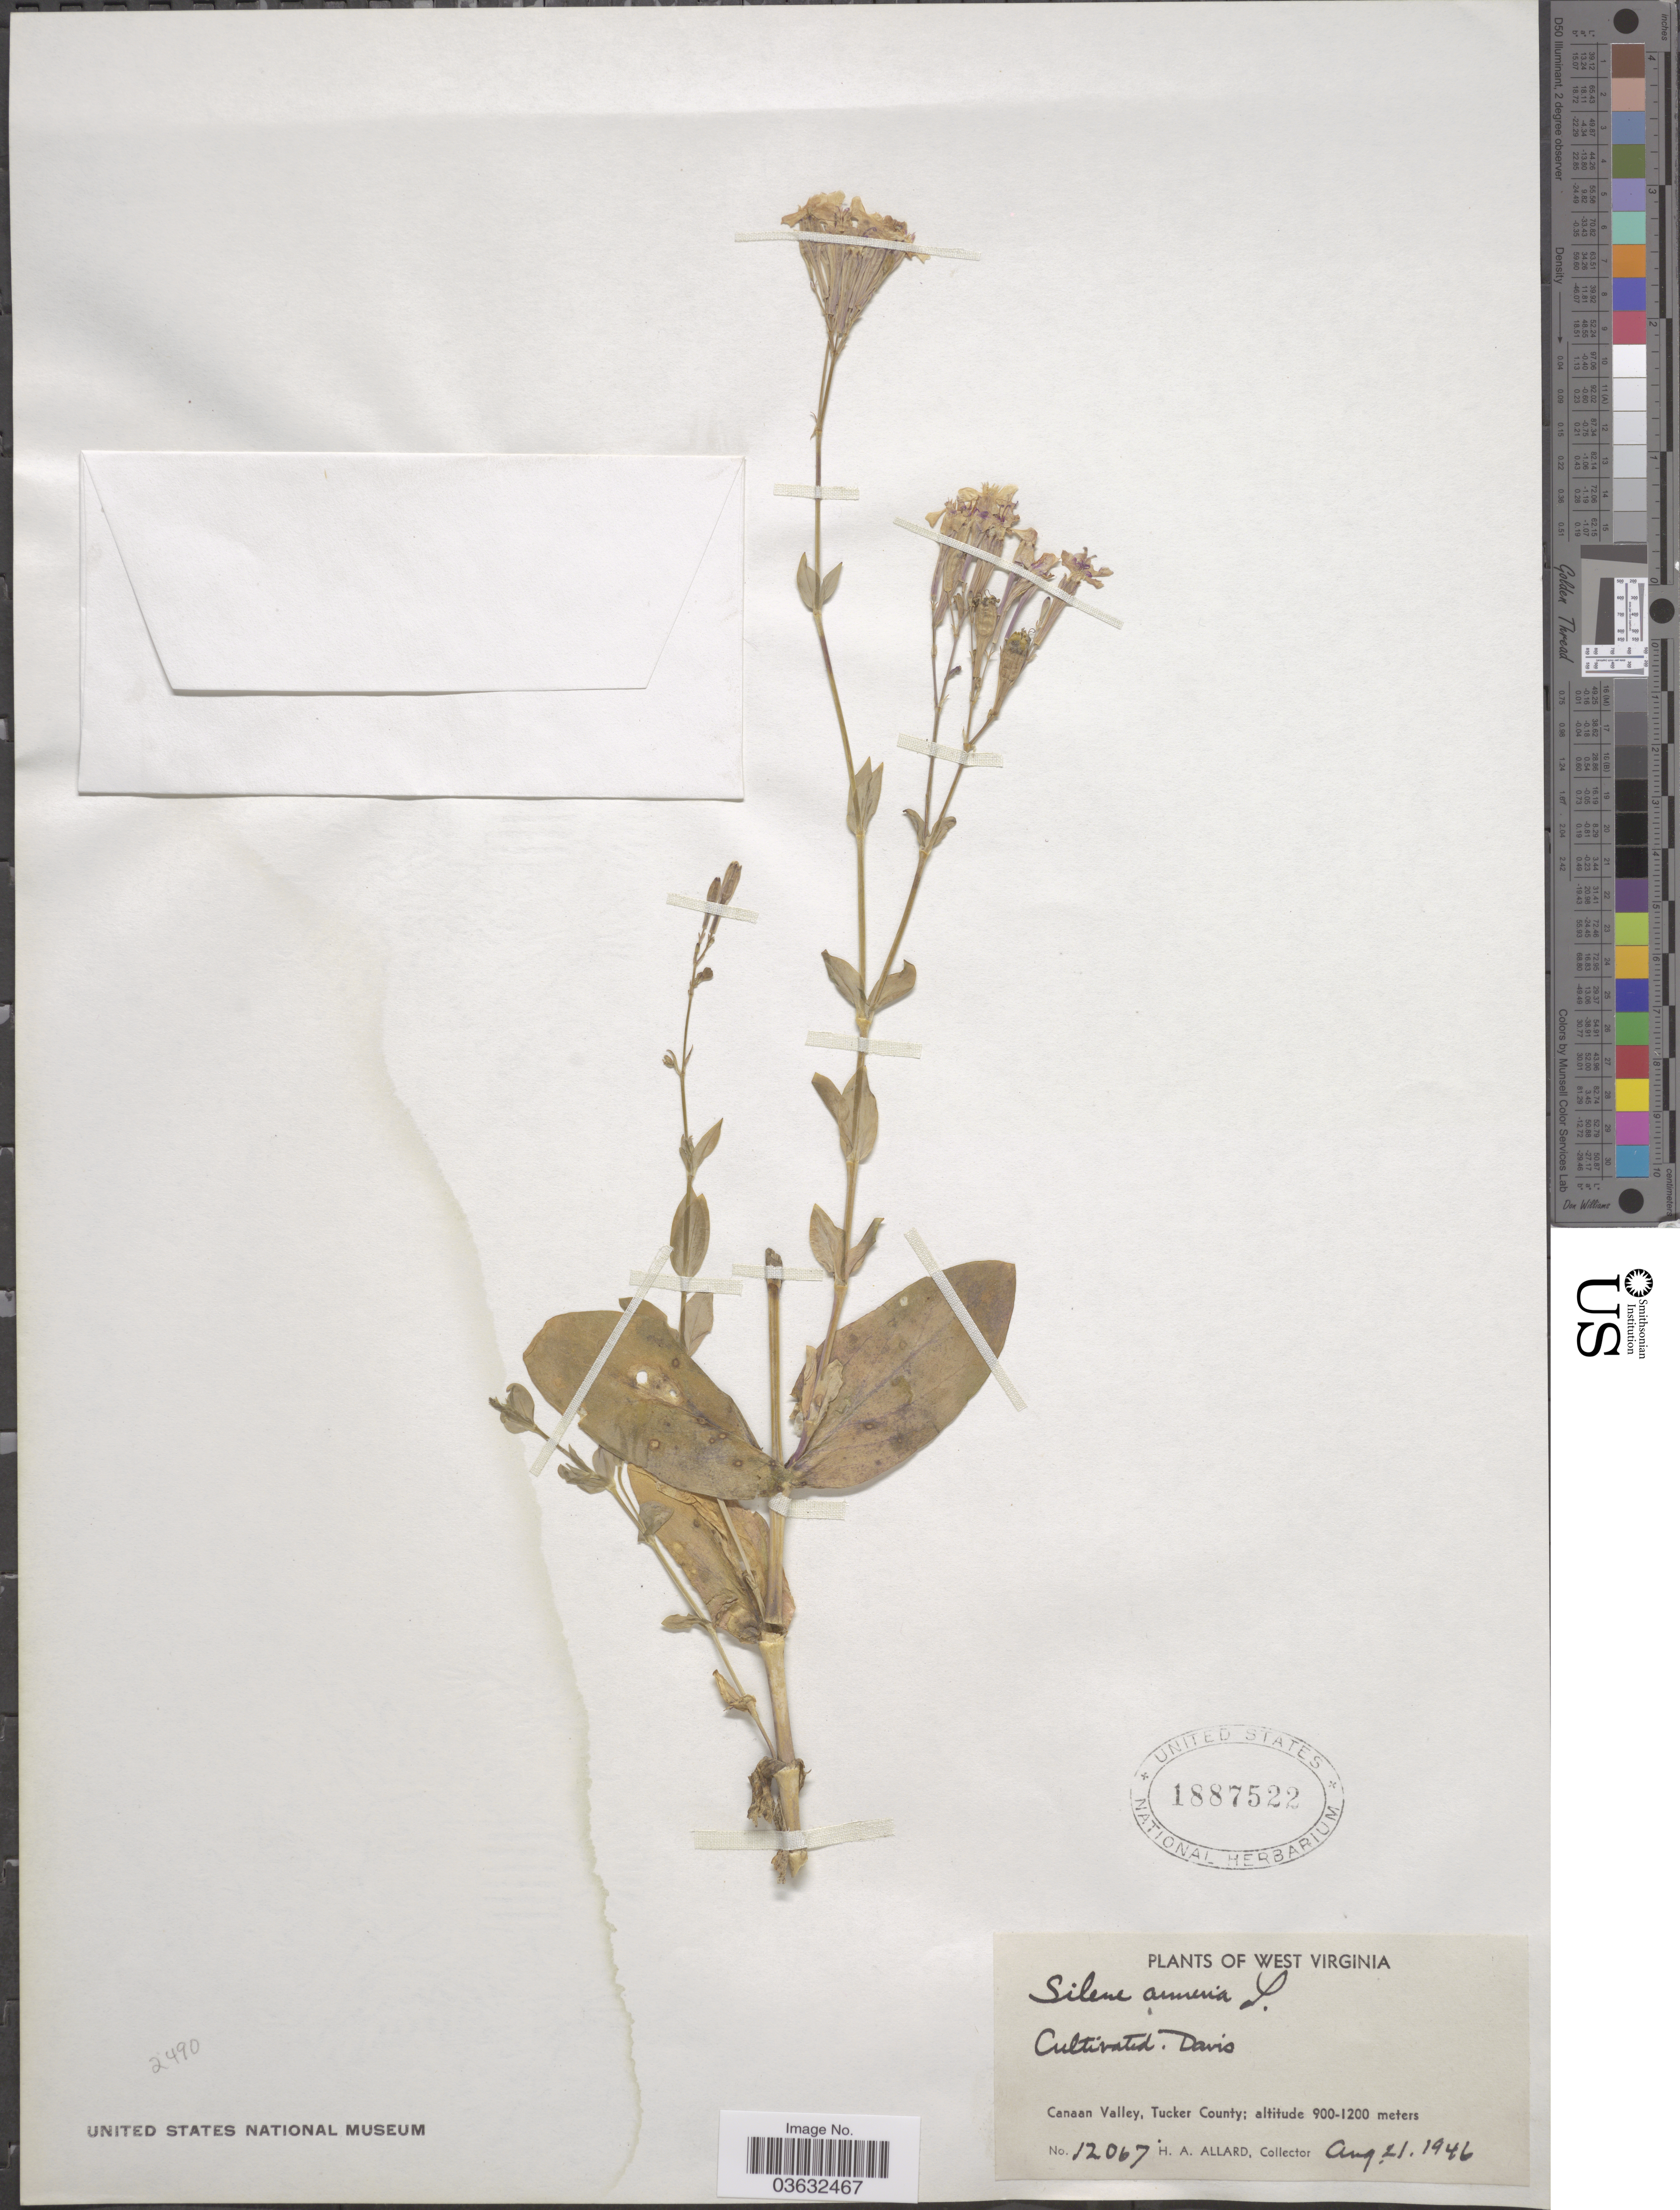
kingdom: Plantae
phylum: Tracheophyta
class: Magnoliopsida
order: Caryophyllales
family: Caryophyllaceae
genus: Silene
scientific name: Silene sp.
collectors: H. A. Allard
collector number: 12067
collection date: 1946-08-21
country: United States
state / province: West Virginia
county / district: Tucker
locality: Cultivated Davis. Canaan Valley, Tucker County.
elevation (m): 900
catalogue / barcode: US 1887522